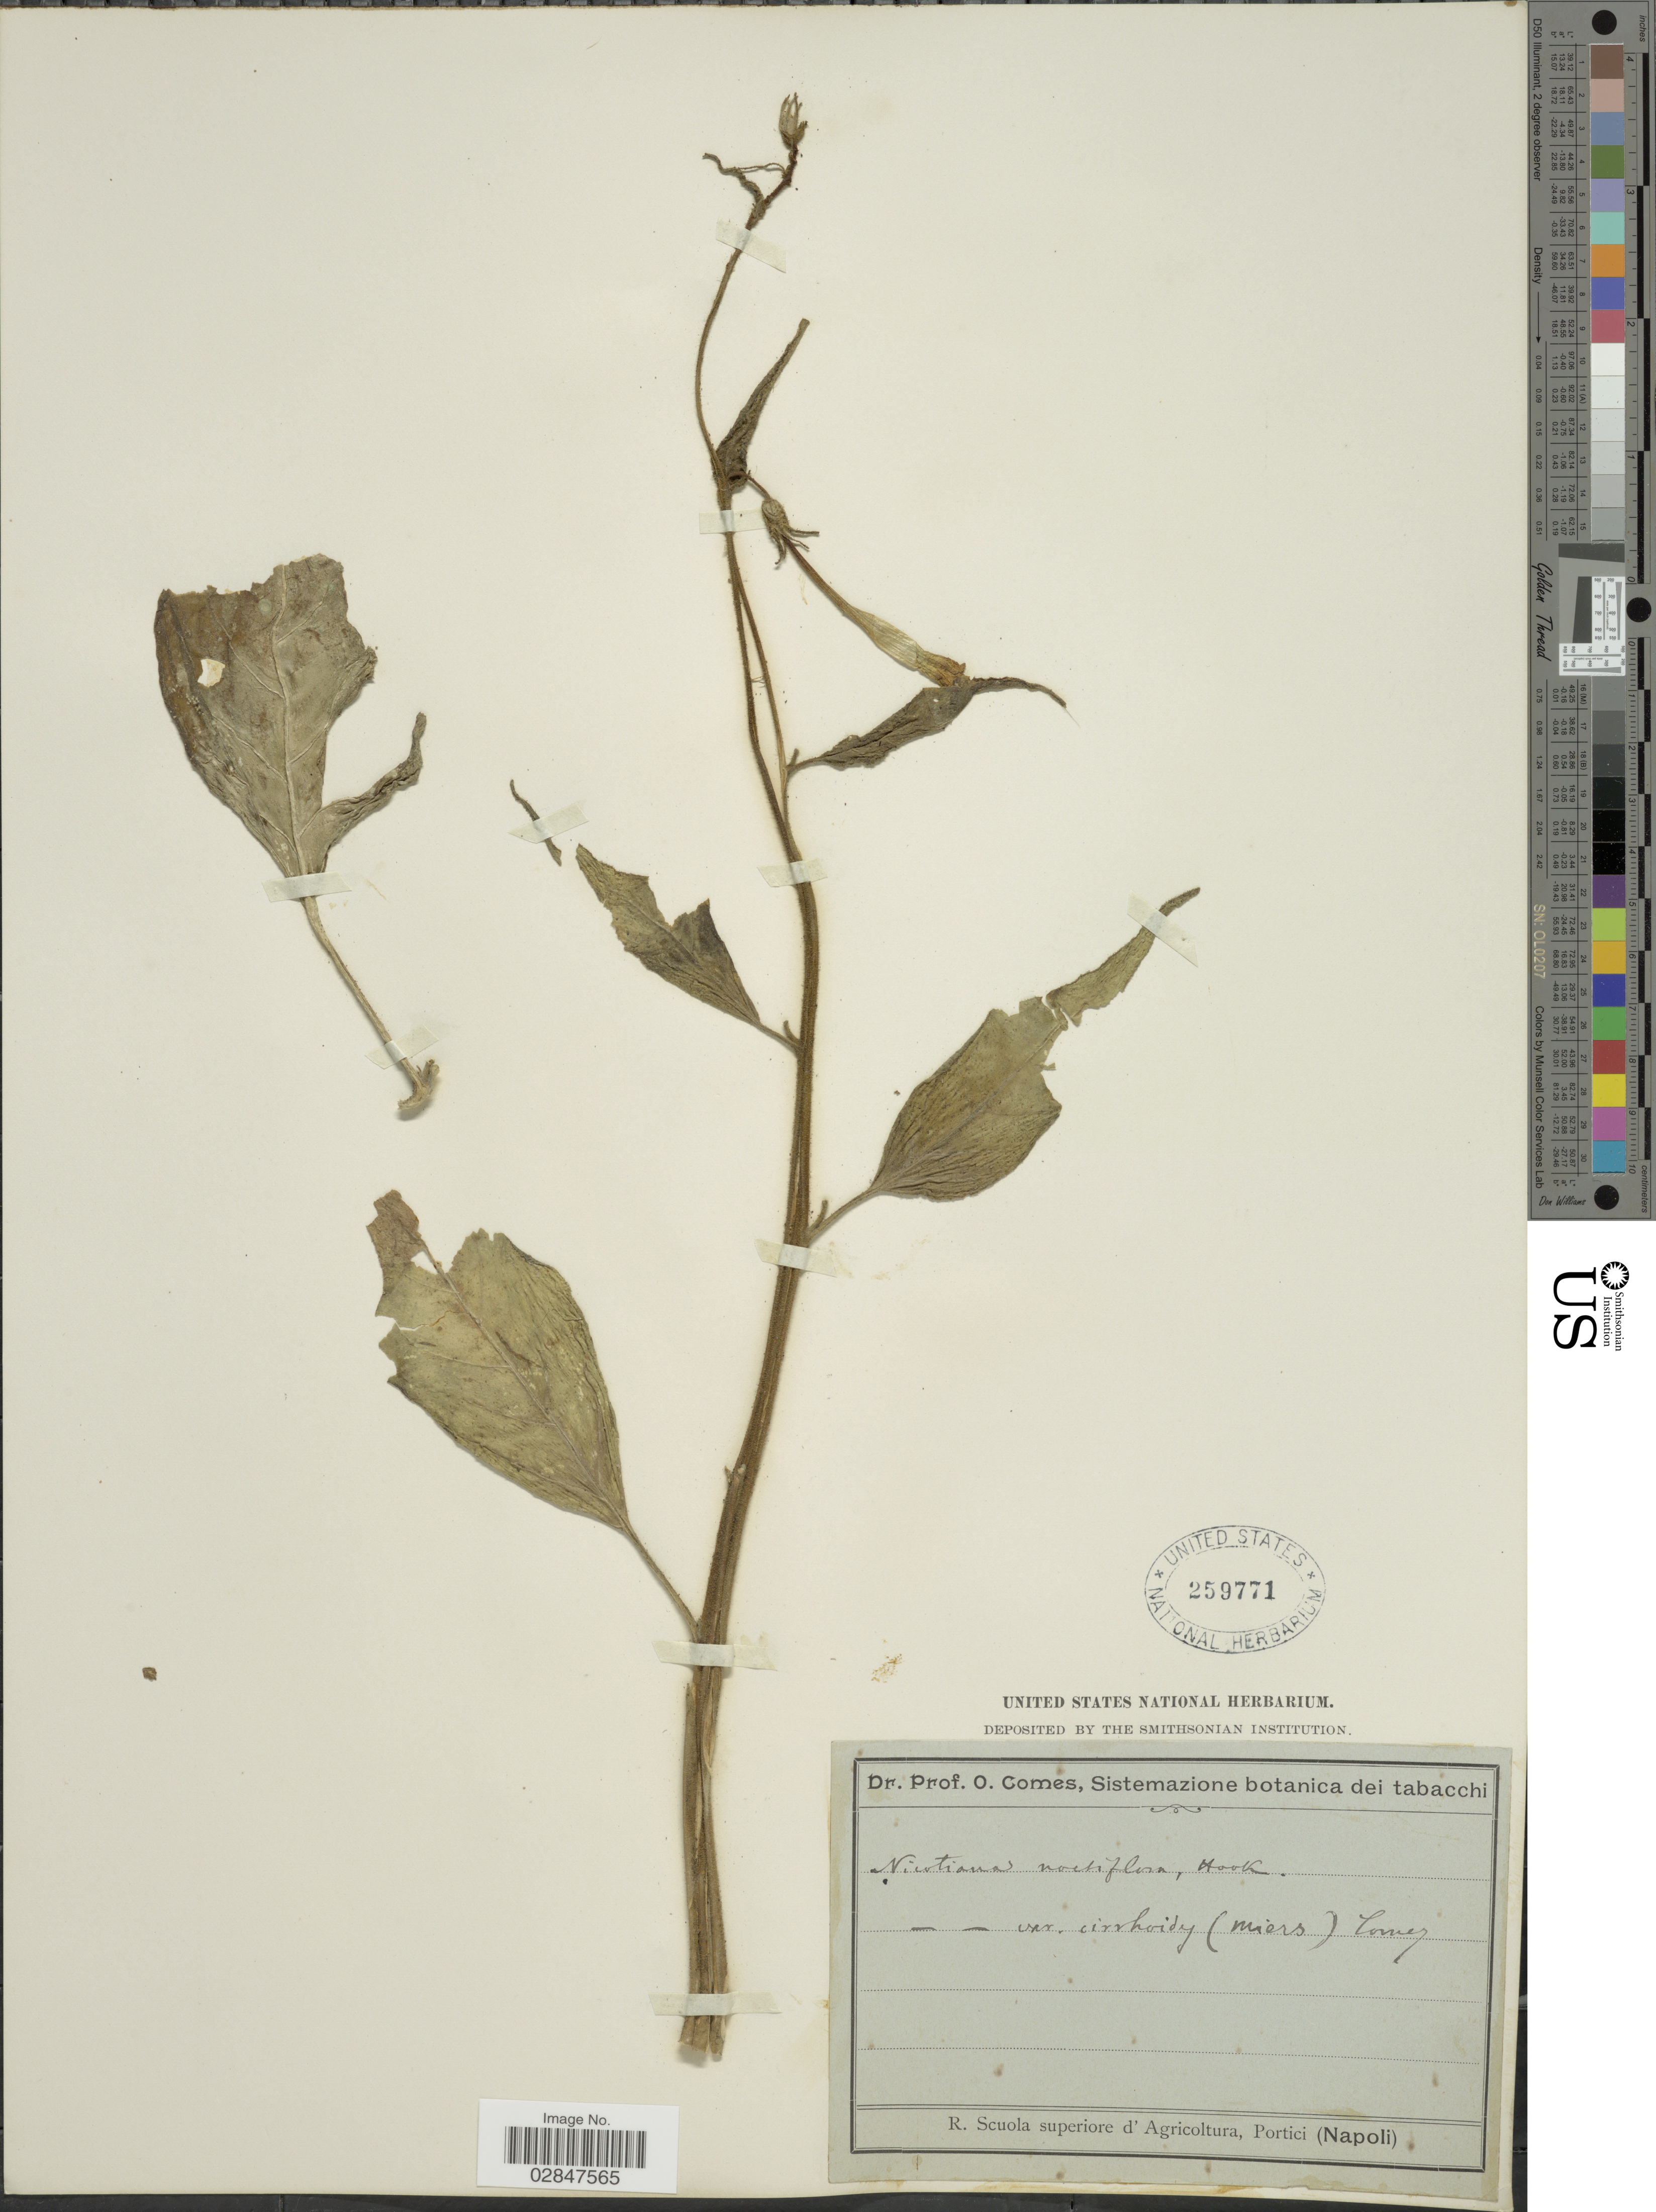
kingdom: Plantae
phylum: Tracheophyta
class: Magnoliopsida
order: Solanales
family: Solanaceae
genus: Nicotiana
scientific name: Nicotiana noctiflora var. cirrhoides (Miers) Comes comb. nov. ined.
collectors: O. Comes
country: Italy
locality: Portici (Napoli).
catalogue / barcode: US 259771